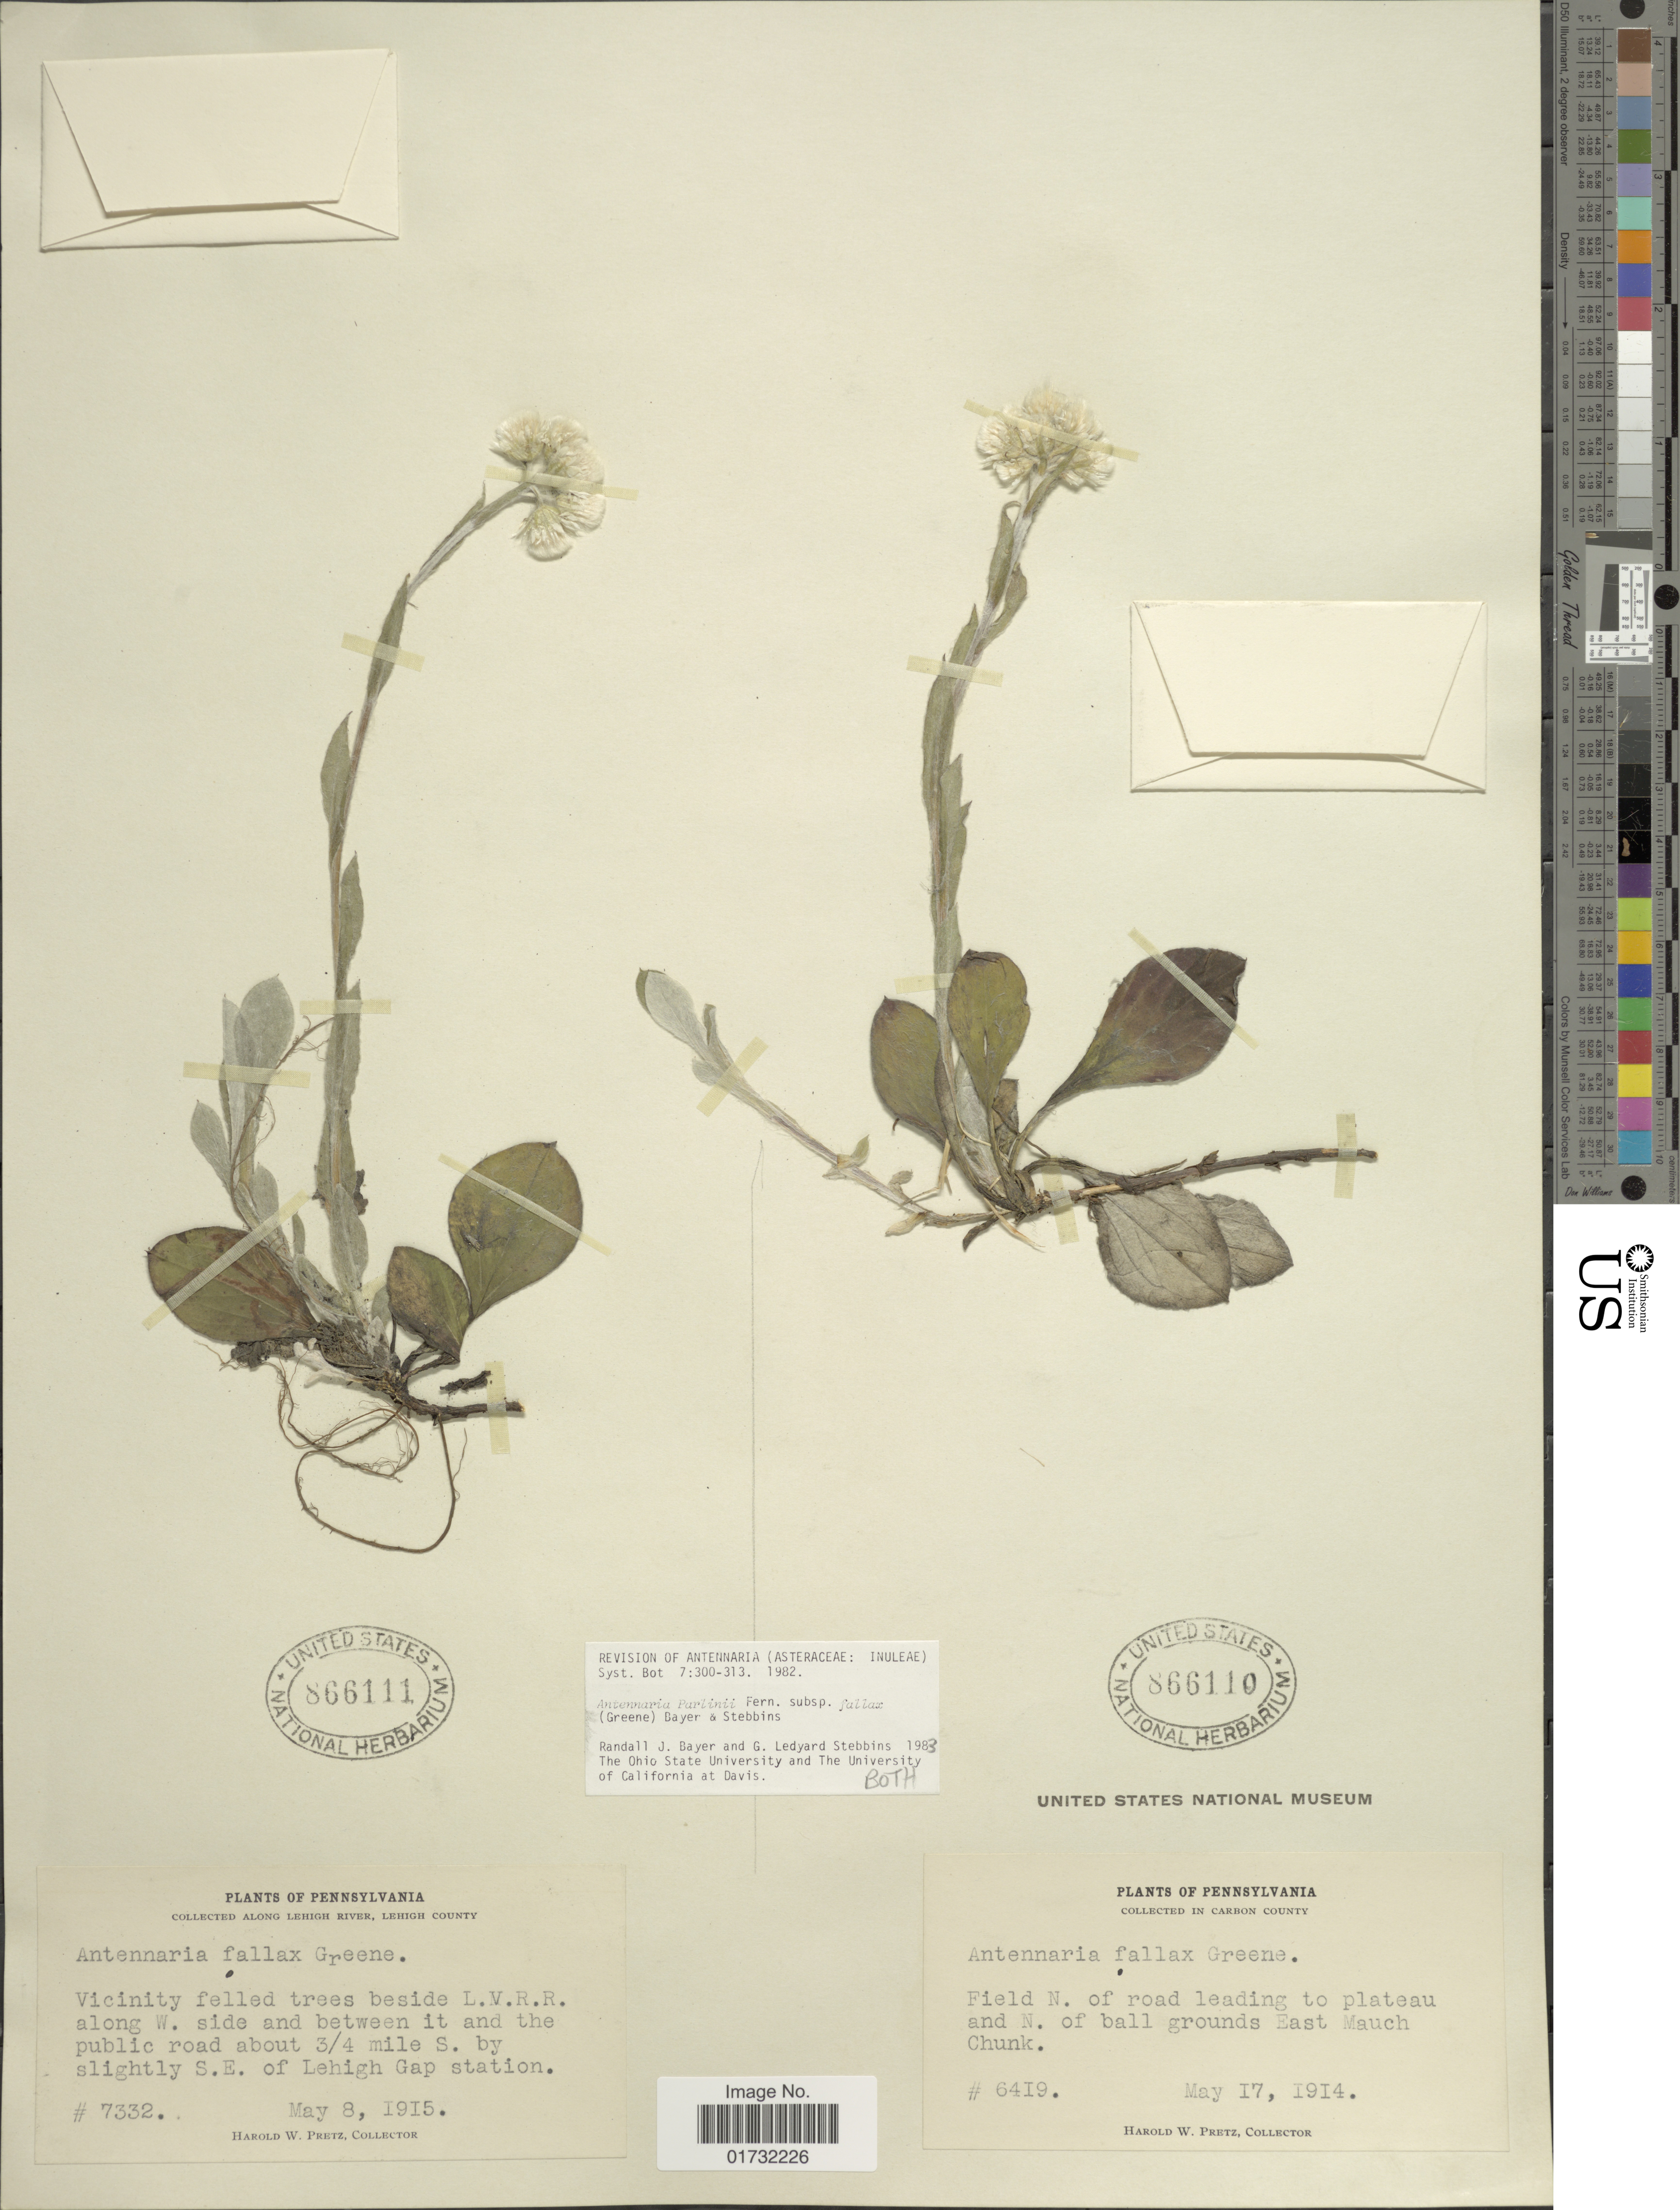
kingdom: Plantae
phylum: Tracheophyta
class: Magnoliopsida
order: Asterales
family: Asteraceae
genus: Antennaria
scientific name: Antennaria parlinii subsp. fallax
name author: (Greene) R.J. Bayer & Stebbins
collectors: H. W. Pretz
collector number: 7332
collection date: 1915-05-08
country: United States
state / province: Pennsylvania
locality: Along Lehigh River, Lehigh County. Vicinity felled trees beside L.V.R.R. along W. side and between it and the public road about 3/4 mile S. by slightly S.E. of Lehigh Gap station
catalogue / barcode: US 866111-2